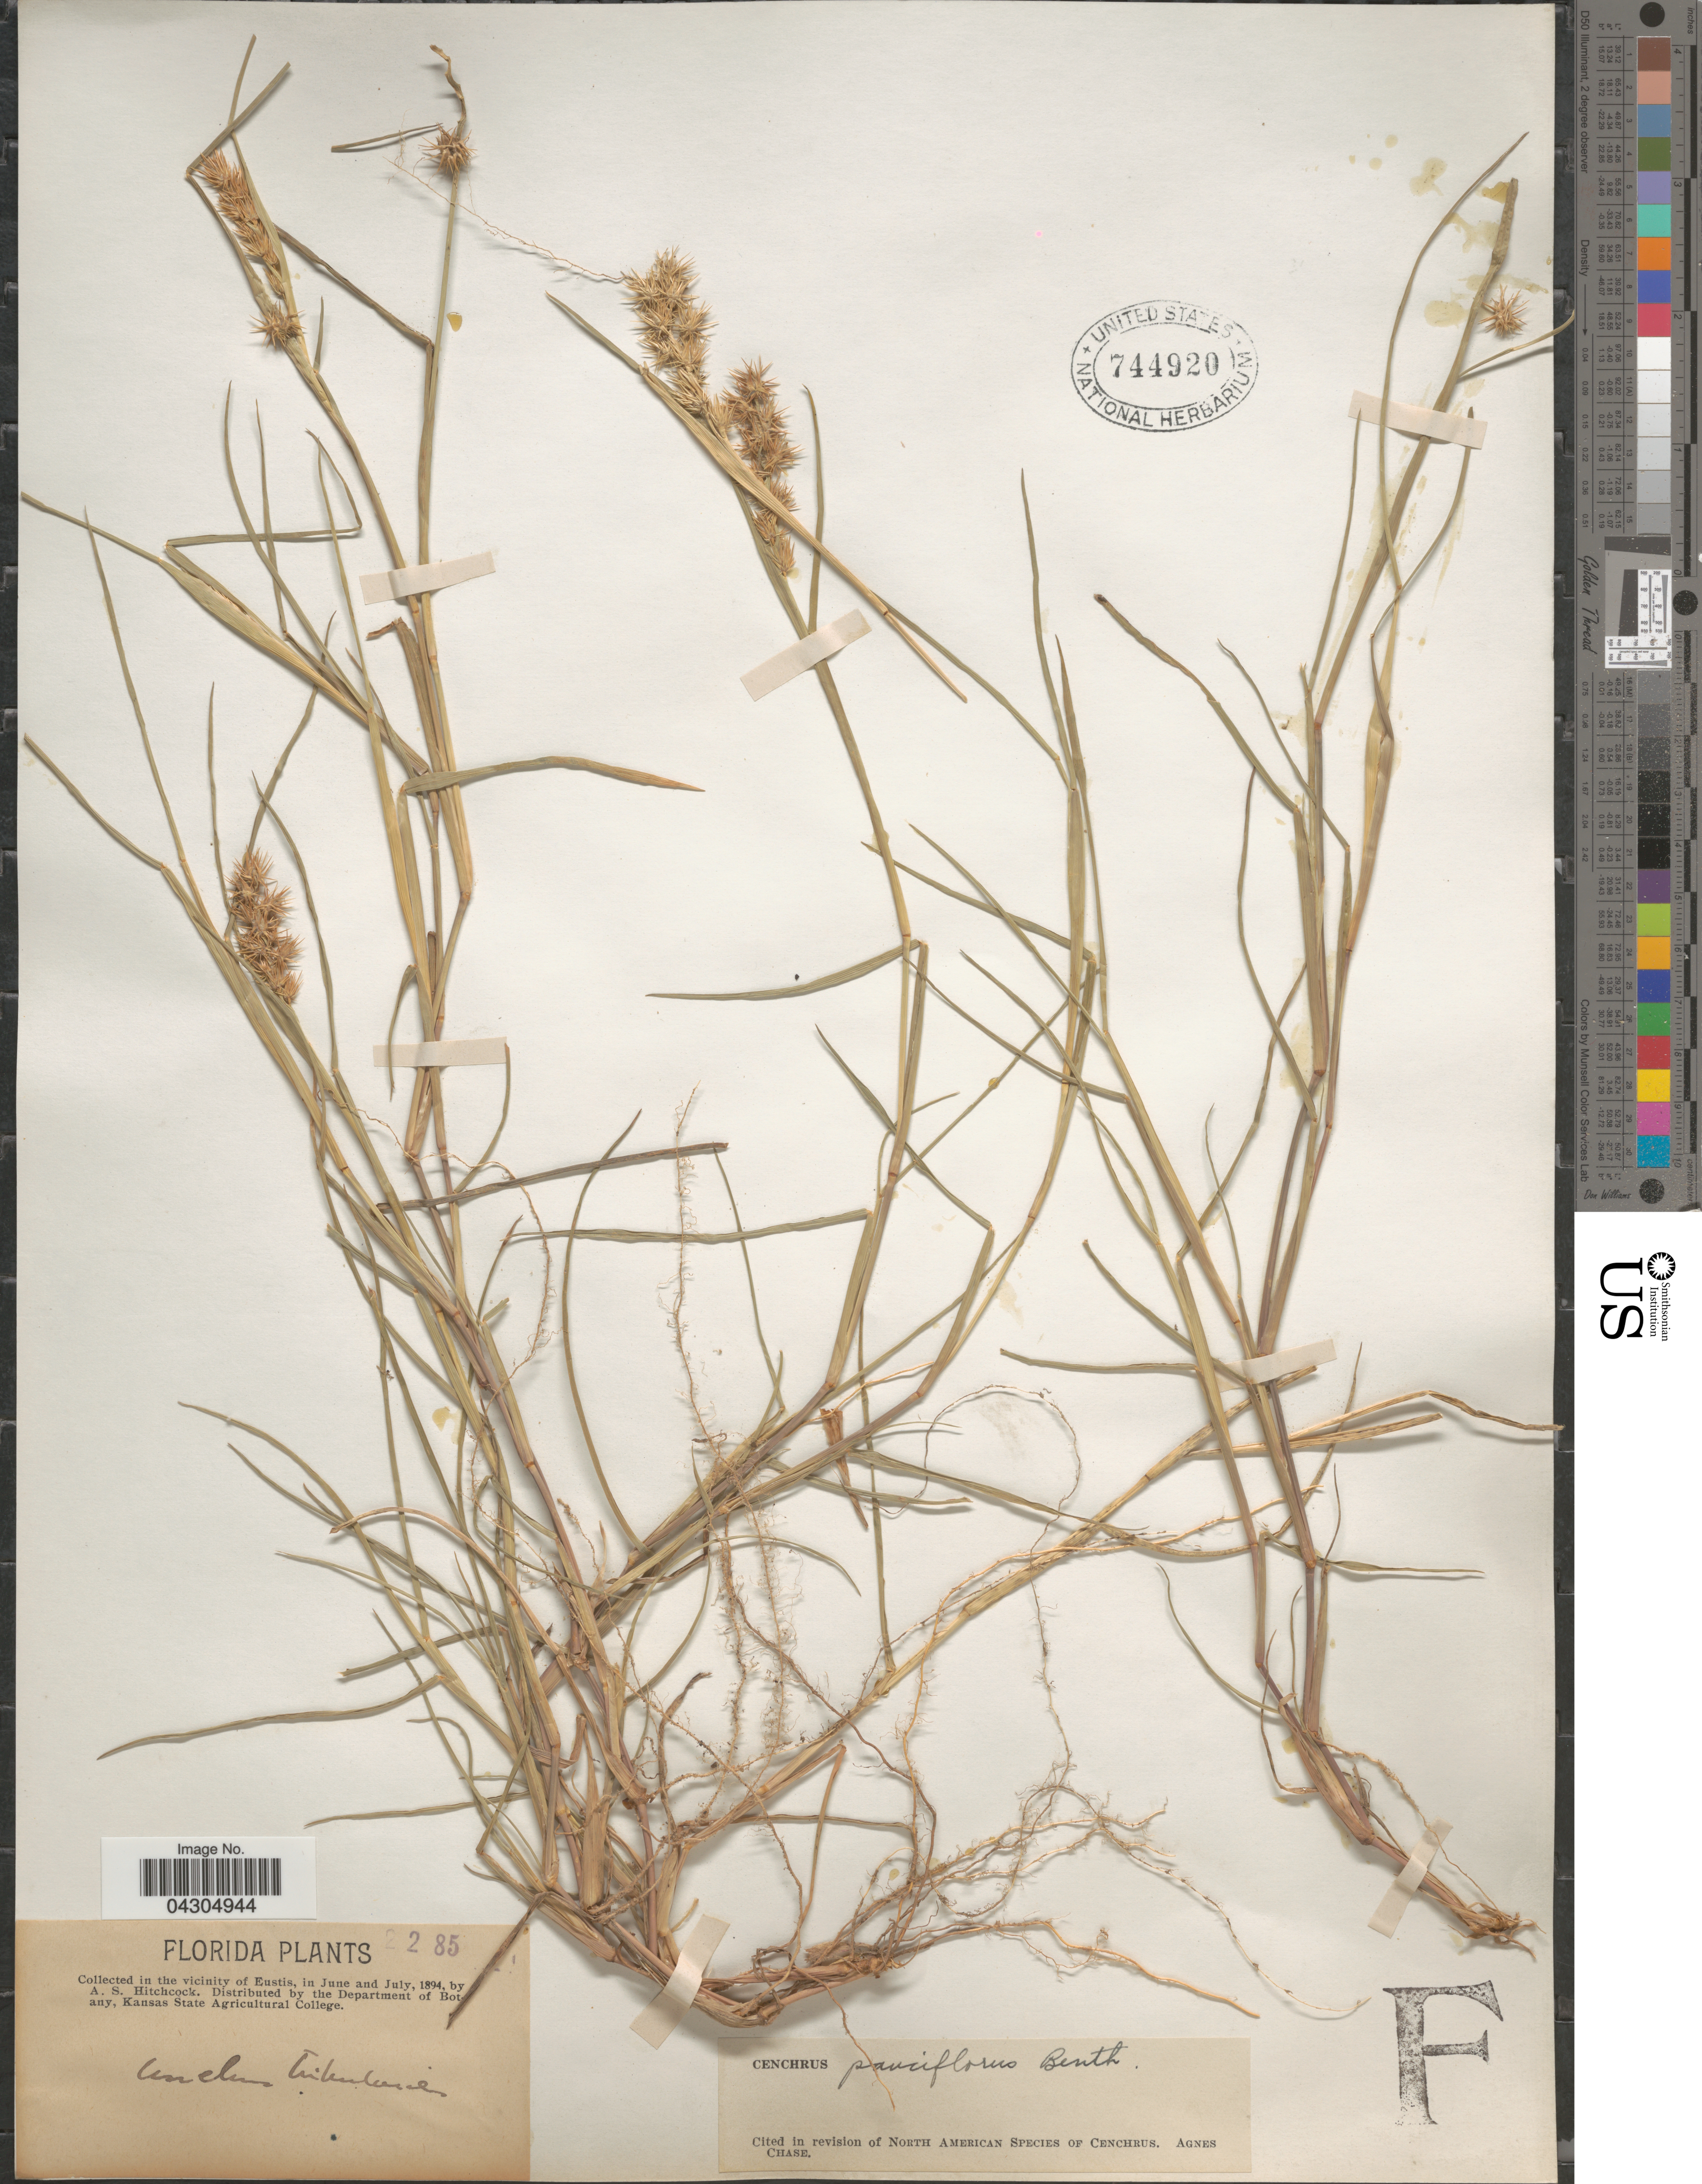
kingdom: Plantae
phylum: Tracheophyta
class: Liliopsida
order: Poales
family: Poaceae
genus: Cenchrus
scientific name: Cenchrus spinifex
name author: Cav.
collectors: A. S. Hitchcock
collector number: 2285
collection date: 1894-06/1894-07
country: United States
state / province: Florida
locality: In the vicinity of Eustis.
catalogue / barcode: US 744920